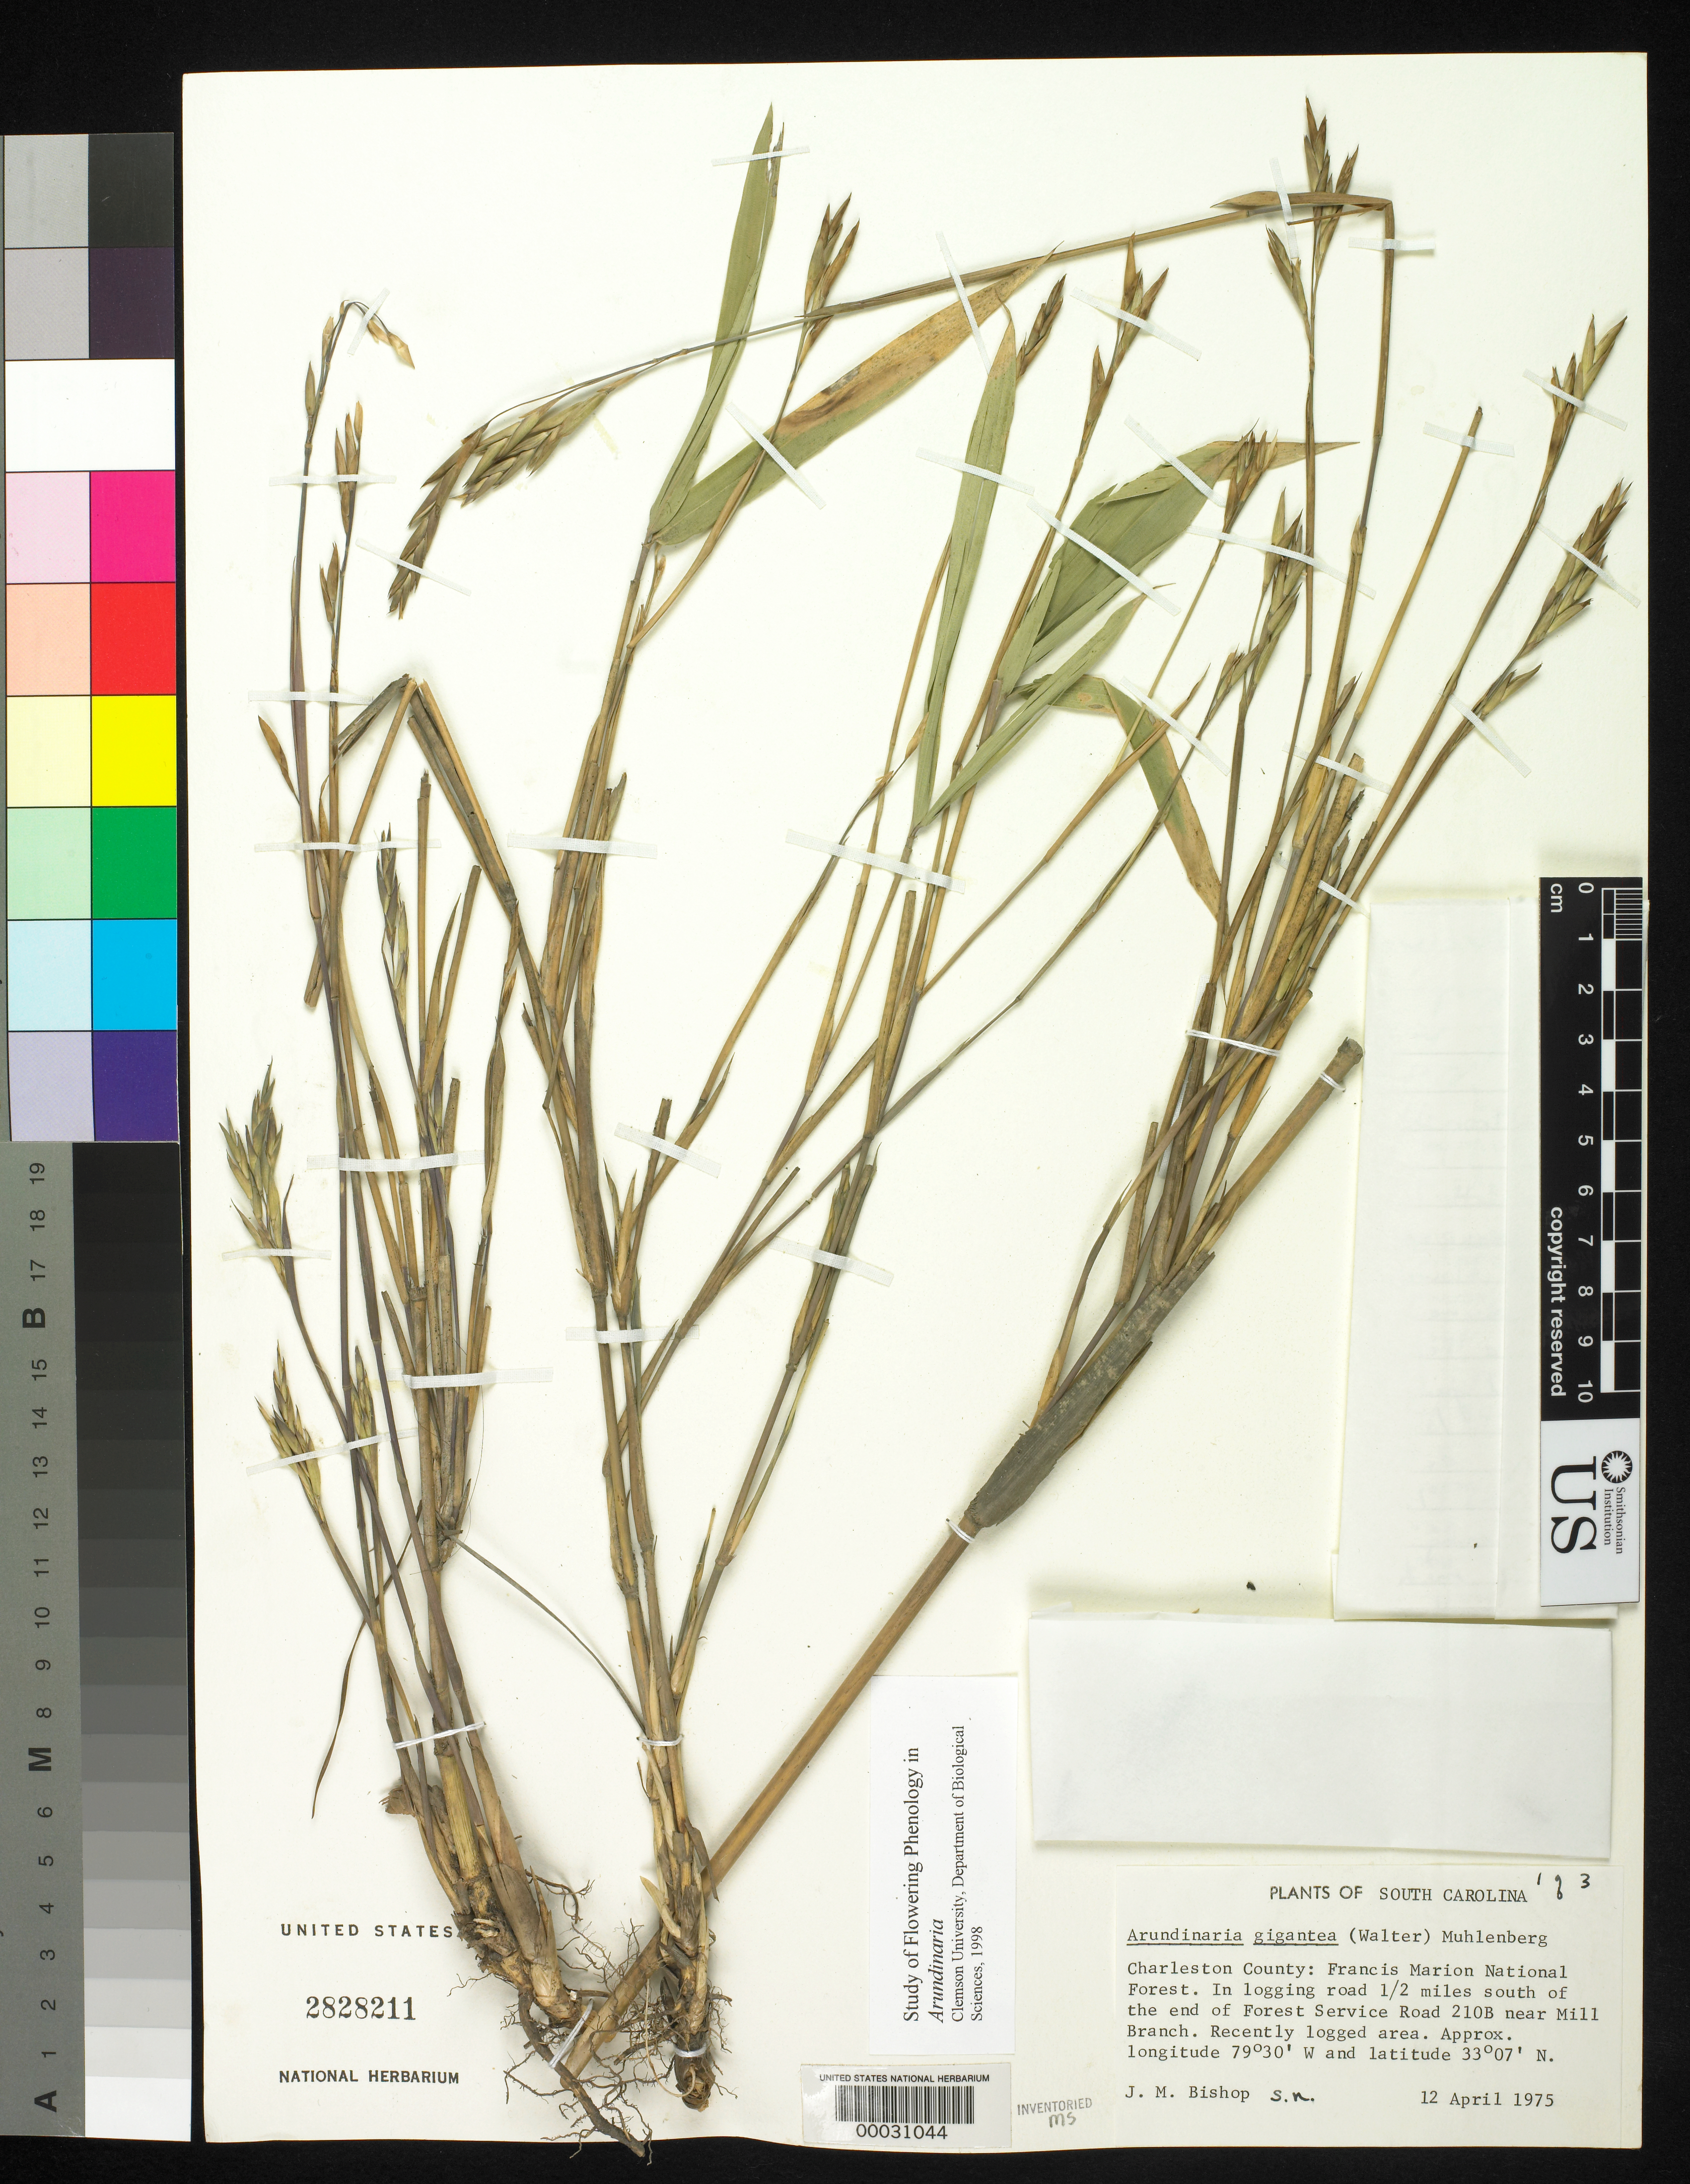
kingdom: Plantae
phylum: Tracheophyta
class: Liliopsida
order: Poales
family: Poaceae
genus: Arundinaria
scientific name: Arundinaria gigantea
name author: (Walter) Muhl.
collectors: J. M. Bishop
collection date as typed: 12 Apr 1975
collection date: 1975-04-12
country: United States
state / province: South Carolina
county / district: Charleston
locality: Francis marion national forest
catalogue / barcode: US 2828211